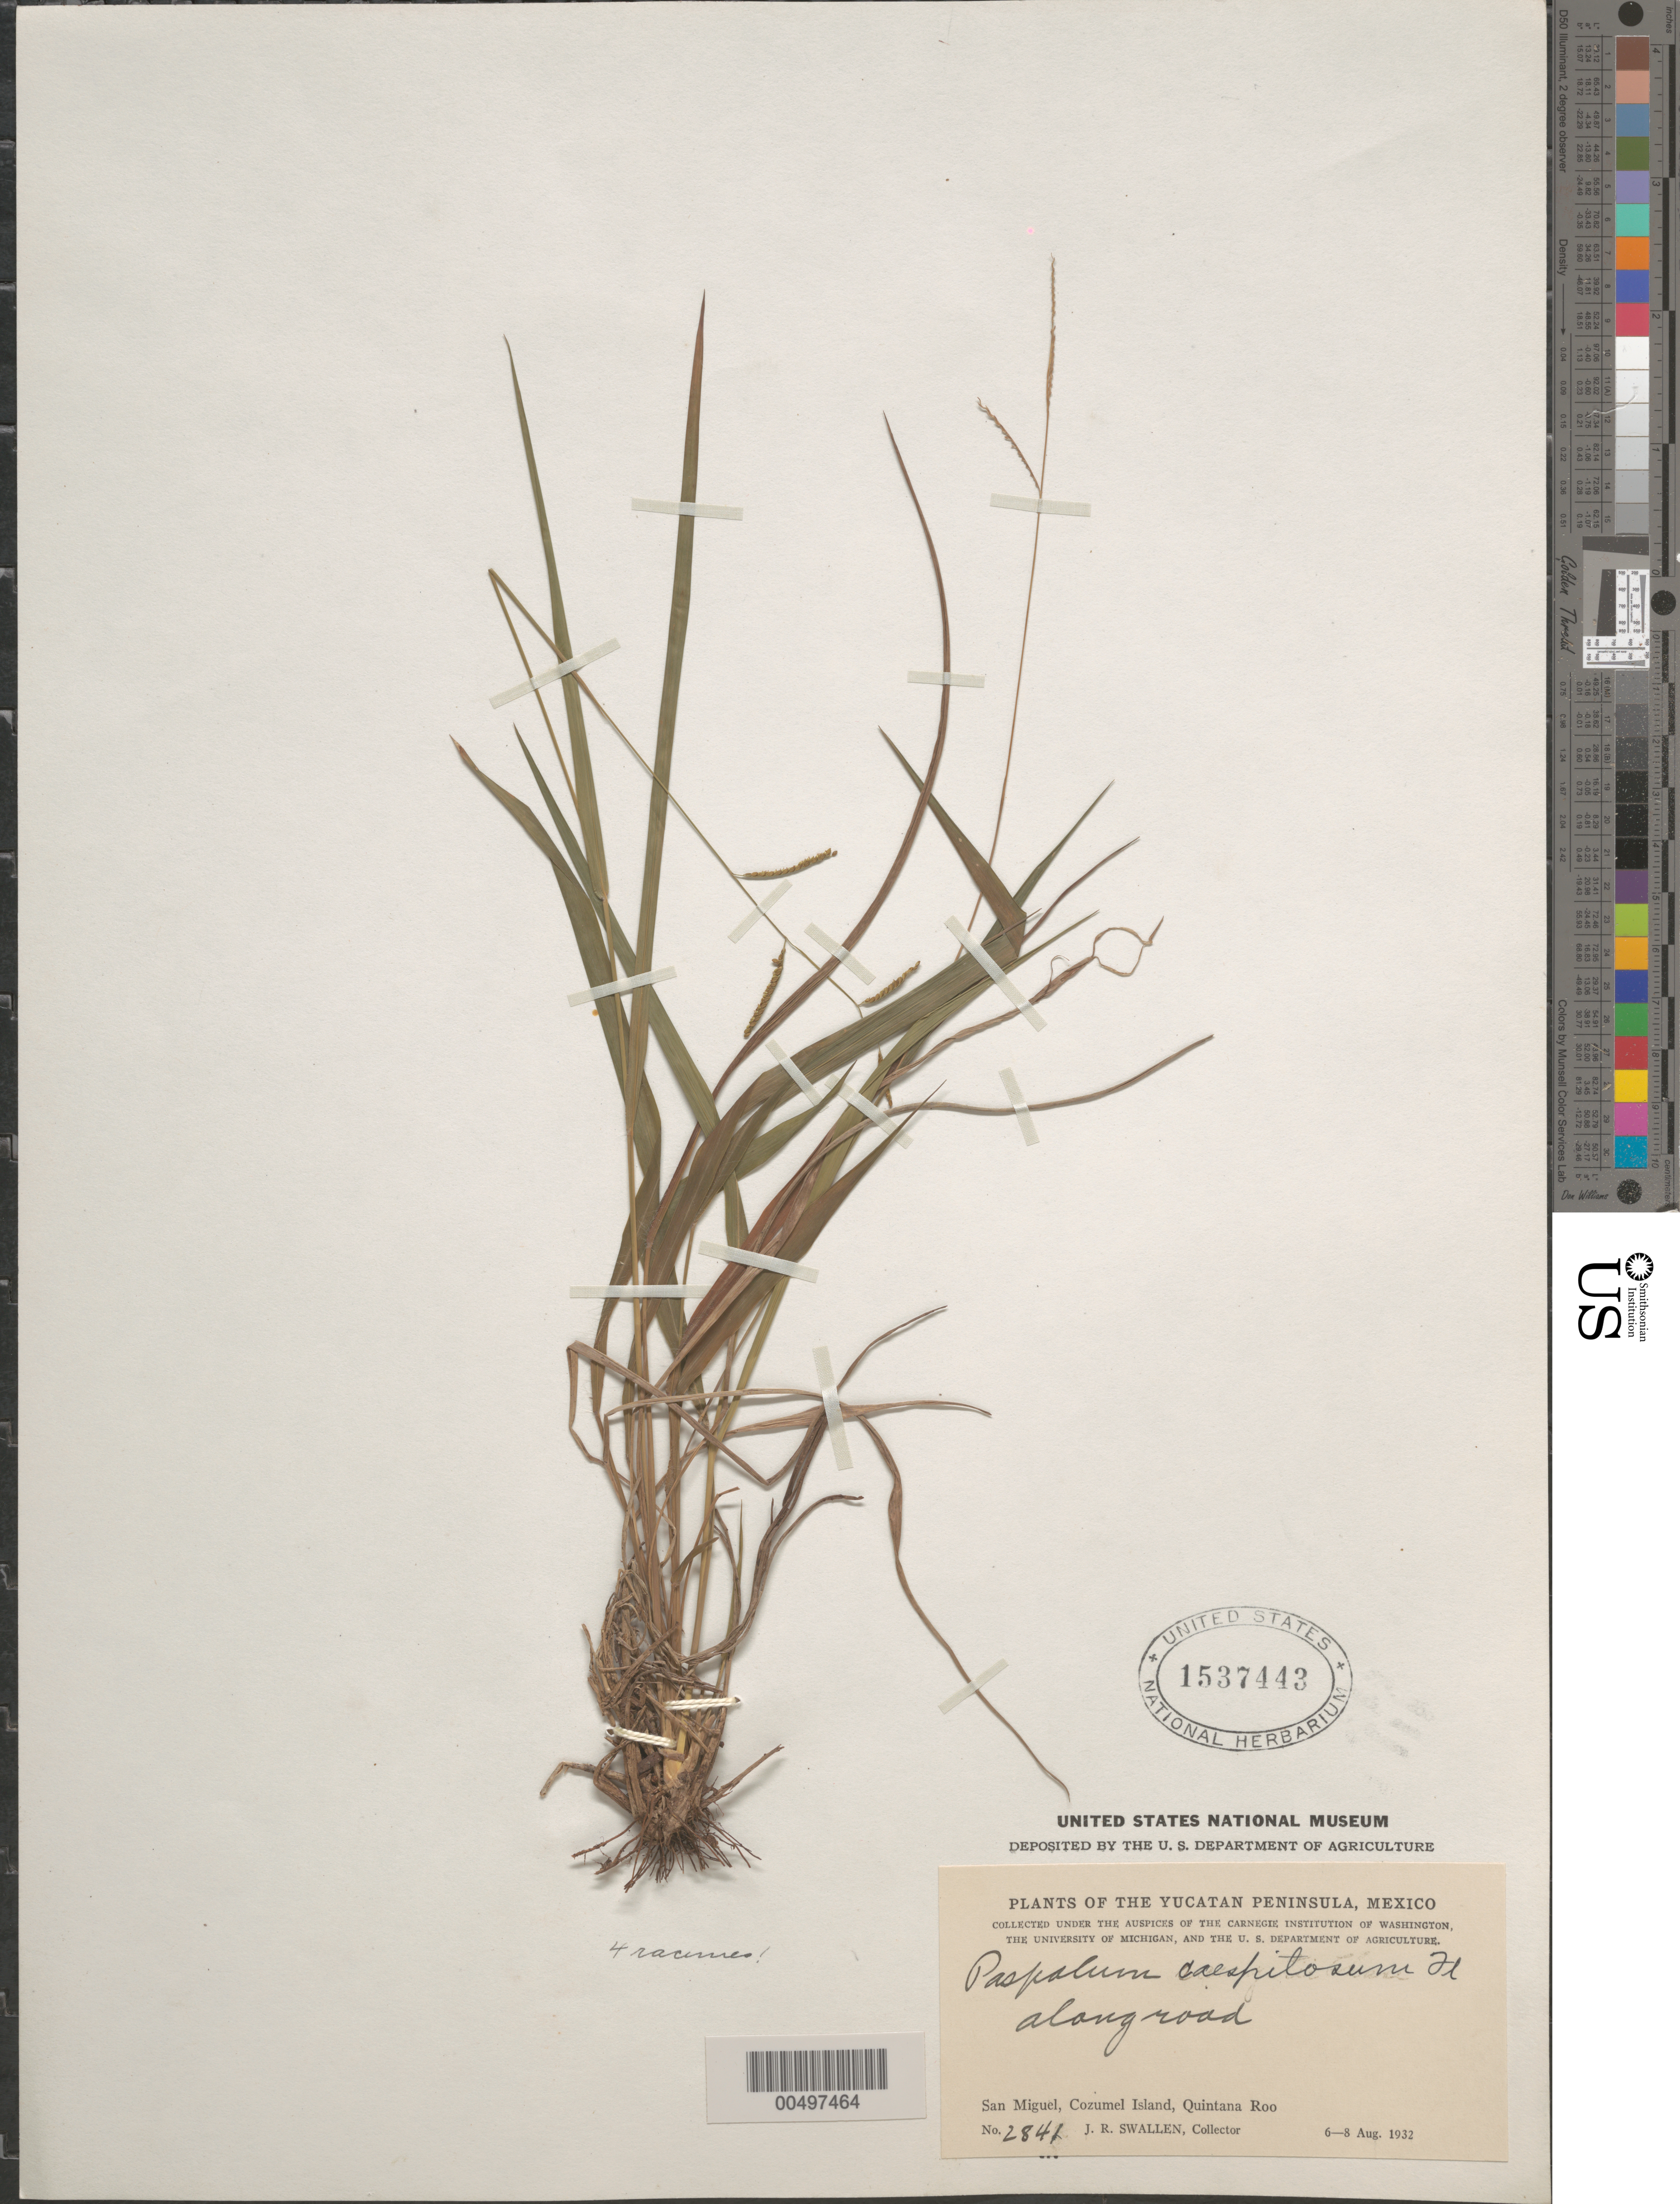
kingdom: Plantae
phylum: Tracheophyta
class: Liliopsida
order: Poales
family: Poaceae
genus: Paspalum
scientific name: Paspalum caespitosum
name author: Flüggé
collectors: J. R. Swallen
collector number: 2841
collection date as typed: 6 Aug 1932 to 8 Aug 1932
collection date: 1932-08-06/1932-08-08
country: Mexico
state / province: Quintana Roo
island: Cozumel Island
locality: Yucatan Peninsula, San Miguel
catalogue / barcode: US 1537443